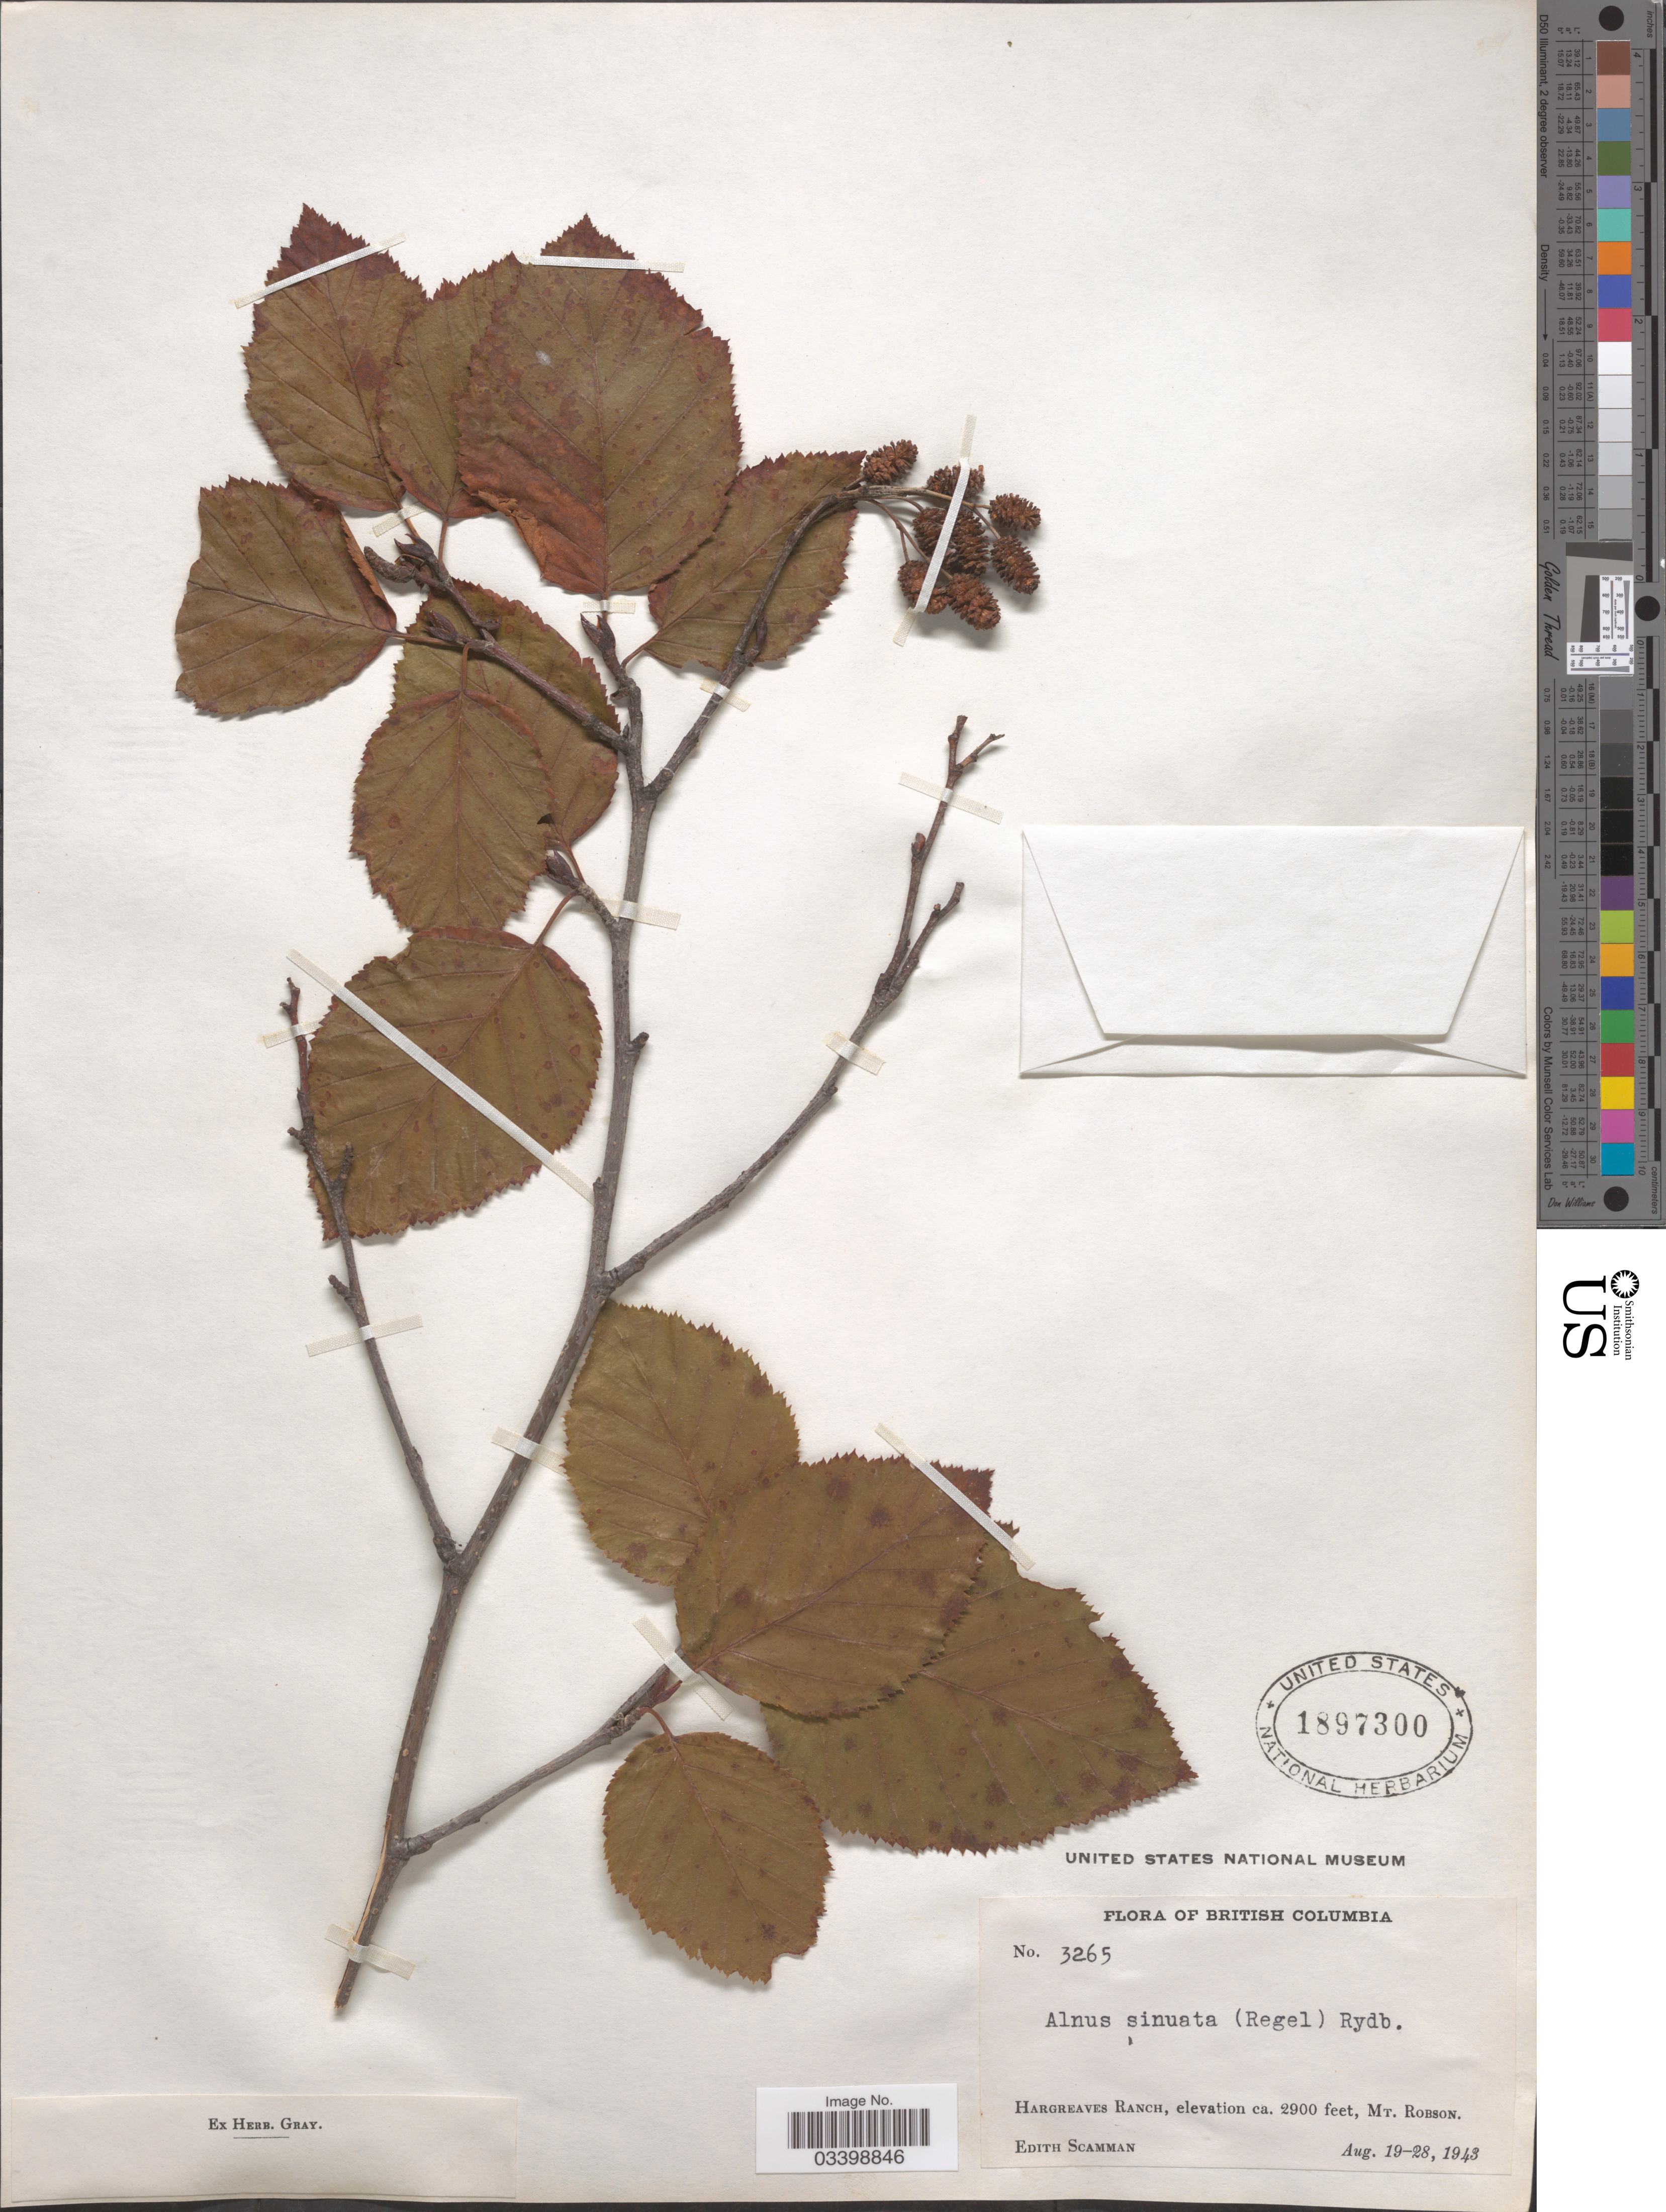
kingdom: Plantae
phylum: Tracheophyta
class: Magnoliopsida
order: Fagales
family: Betulaceae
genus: Alnus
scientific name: Alnus viridis subsp. sinuata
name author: Regel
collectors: E. Scamman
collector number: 3265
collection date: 1943-08-19/1943-08-28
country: Canada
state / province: British Columbia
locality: Hargreaves Ranch, Mt. Robson.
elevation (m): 884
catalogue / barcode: US 1897300